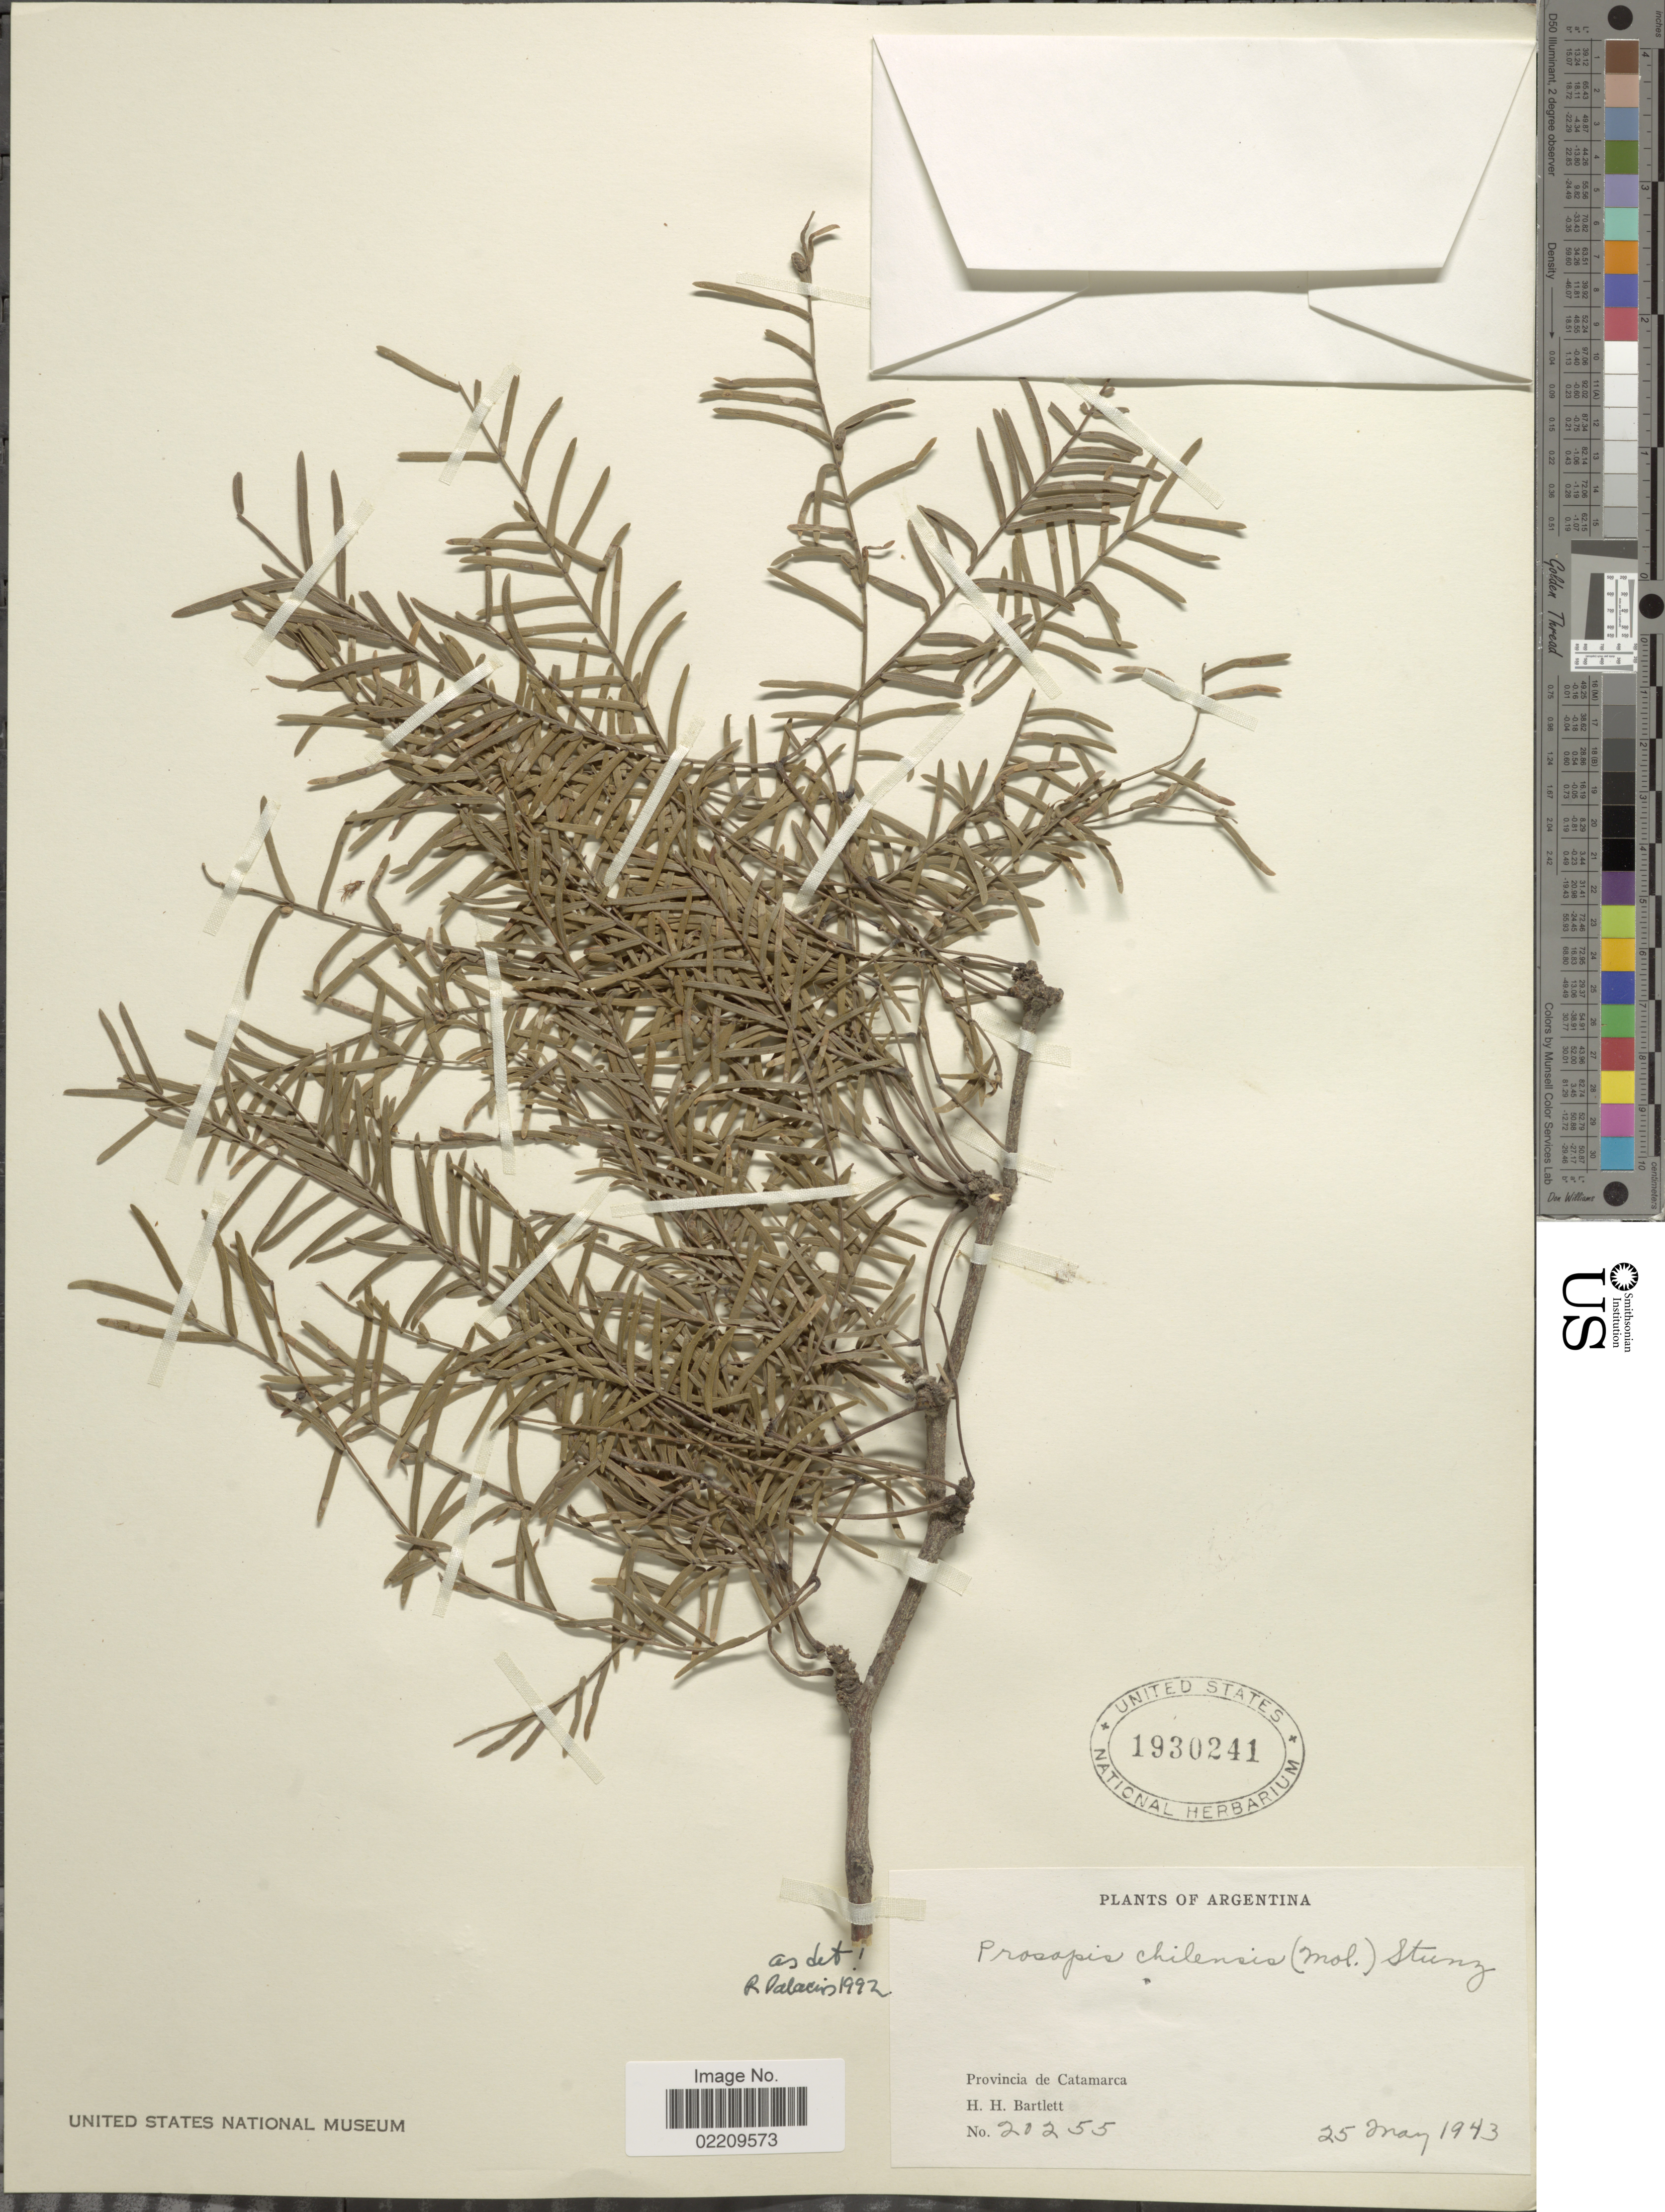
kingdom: Plantae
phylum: Tracheophyta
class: Magnoliopsida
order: Fabales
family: Fabaceae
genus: Neltuma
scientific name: Neltuma chilensis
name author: (Molina) C. E. Hughes & G.P. Lewis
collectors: H. H. Bartlett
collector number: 20255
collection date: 1943-05-25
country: Argentina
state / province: Catamarca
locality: Provincia de Catamarca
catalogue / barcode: US 1930241